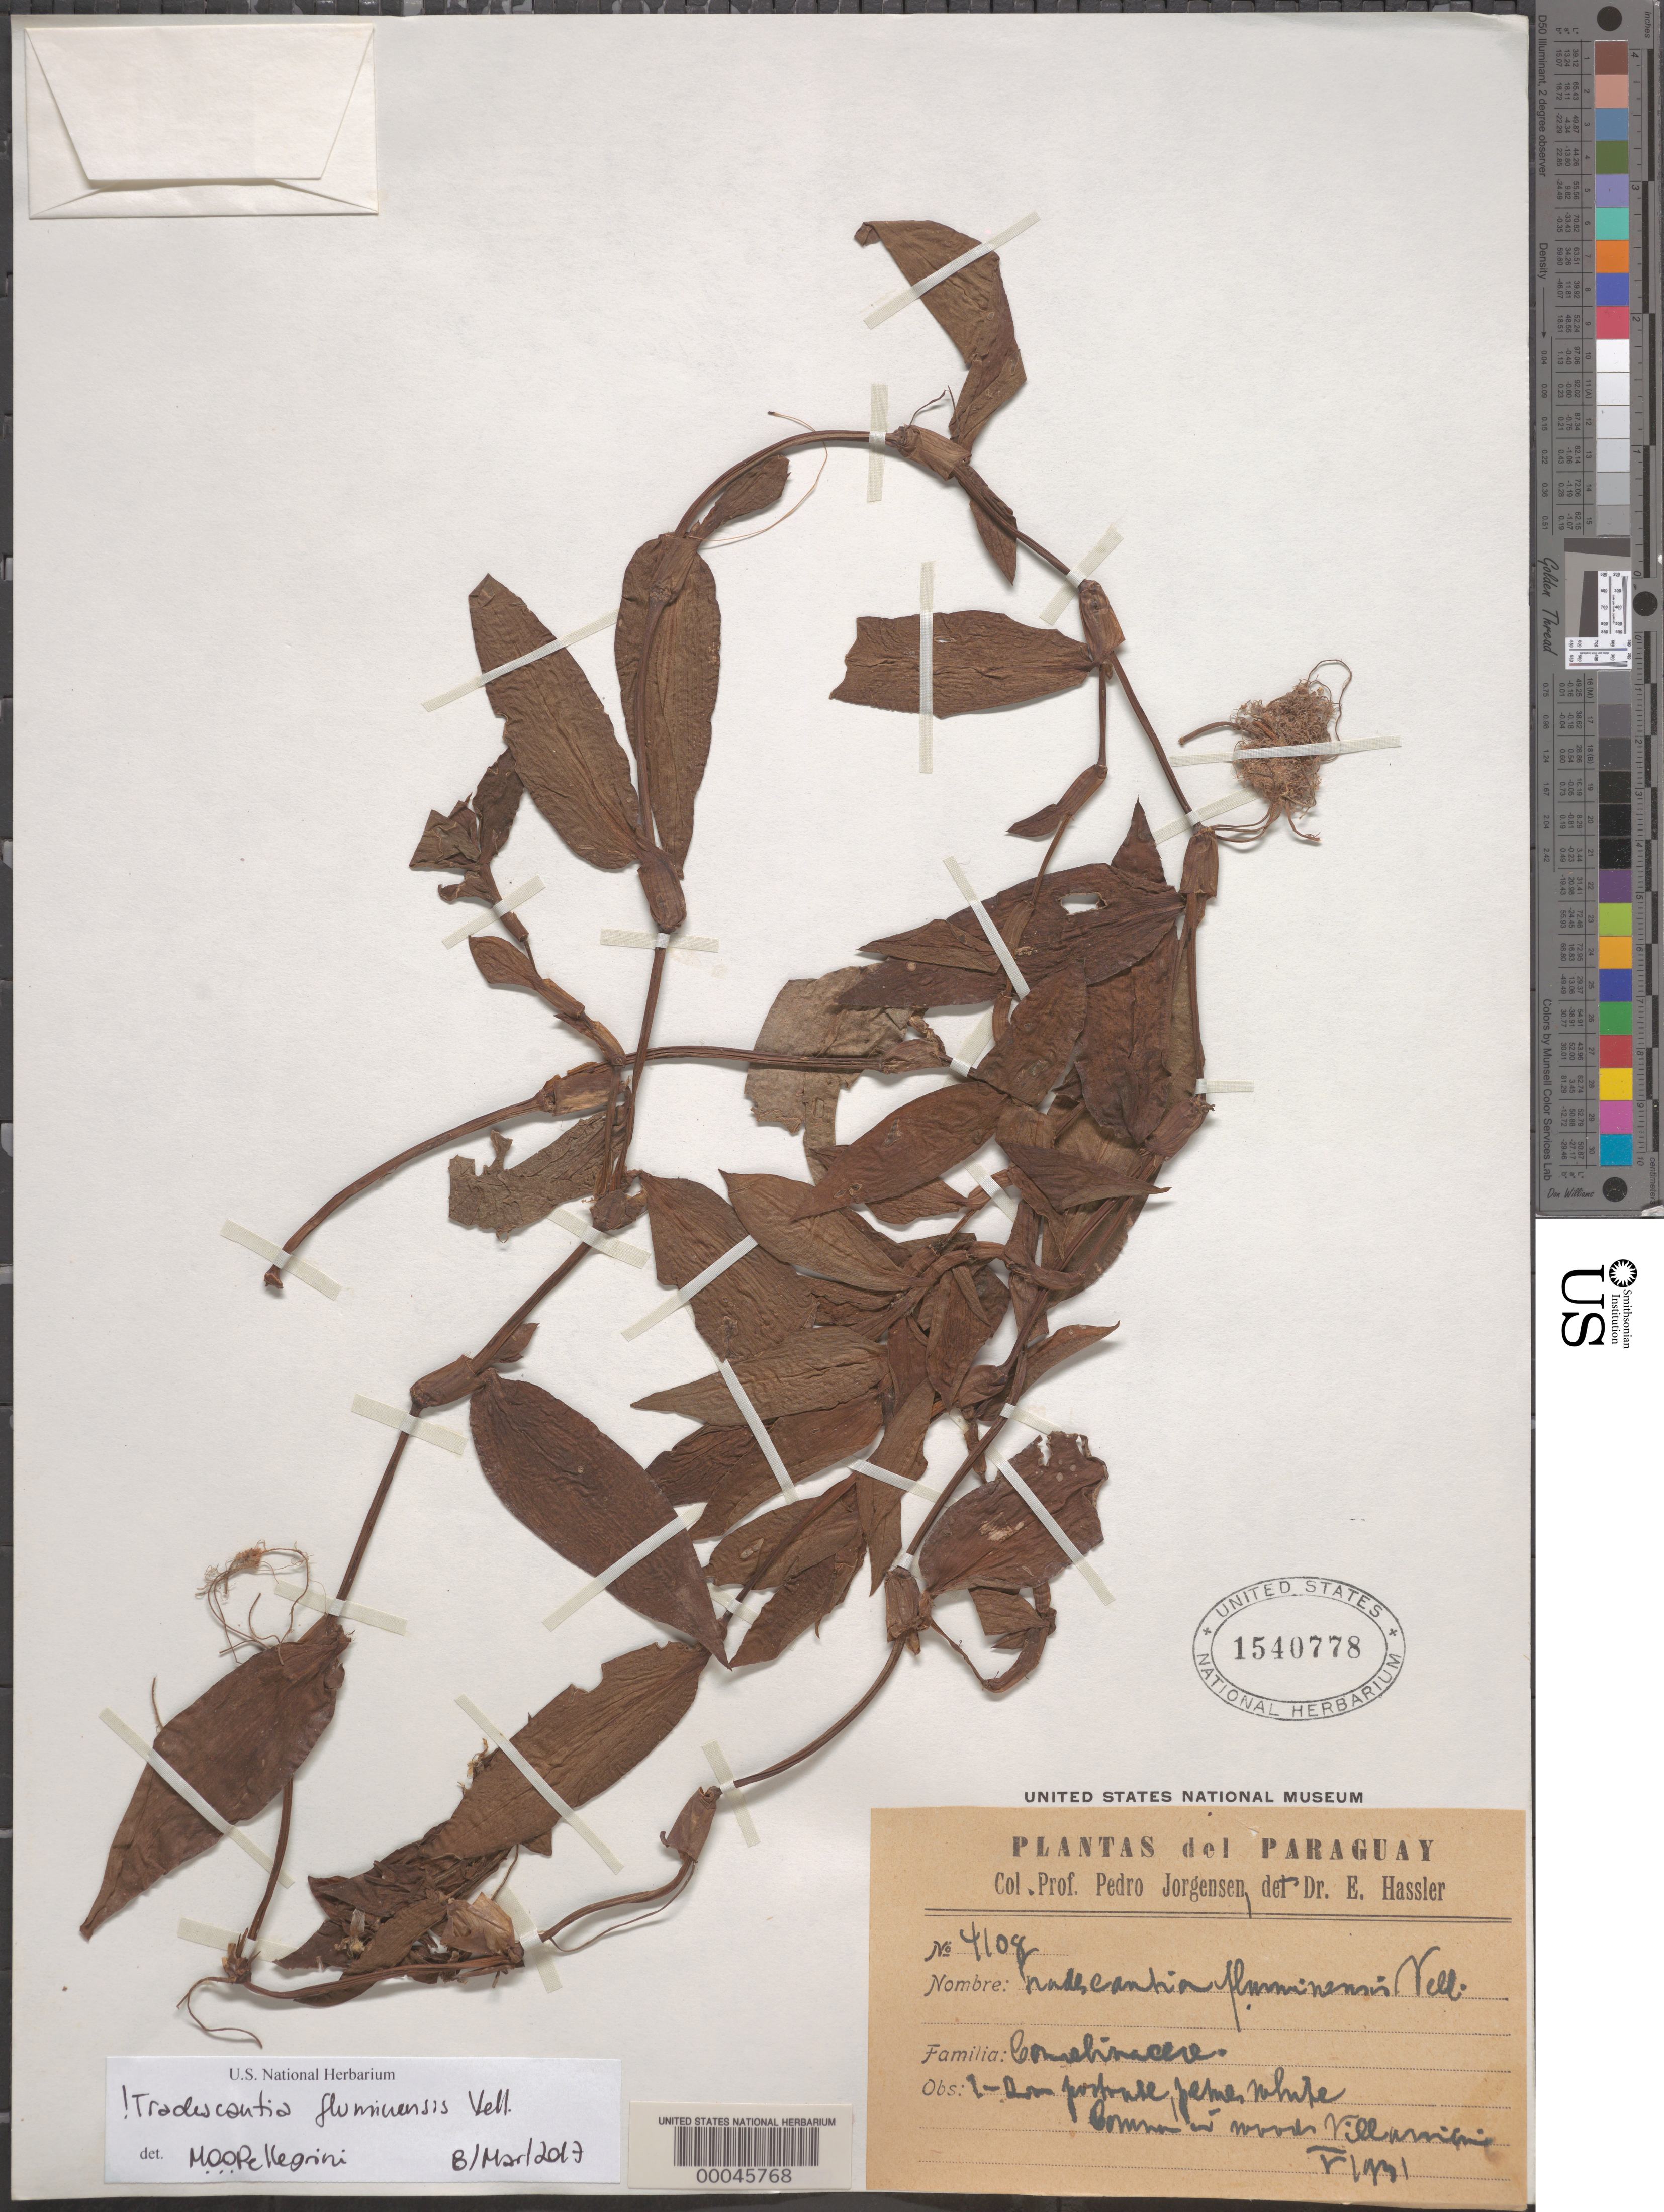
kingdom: Plantae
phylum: Tracheophyta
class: Liliopsida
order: Commelinales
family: Commelinaceae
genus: Tradescantia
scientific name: Tradescantia fluminensis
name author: Vell.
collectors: P. Jorgensen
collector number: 4108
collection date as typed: May 1931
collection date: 1931-05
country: Paraguay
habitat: Woods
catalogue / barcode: US 1540778